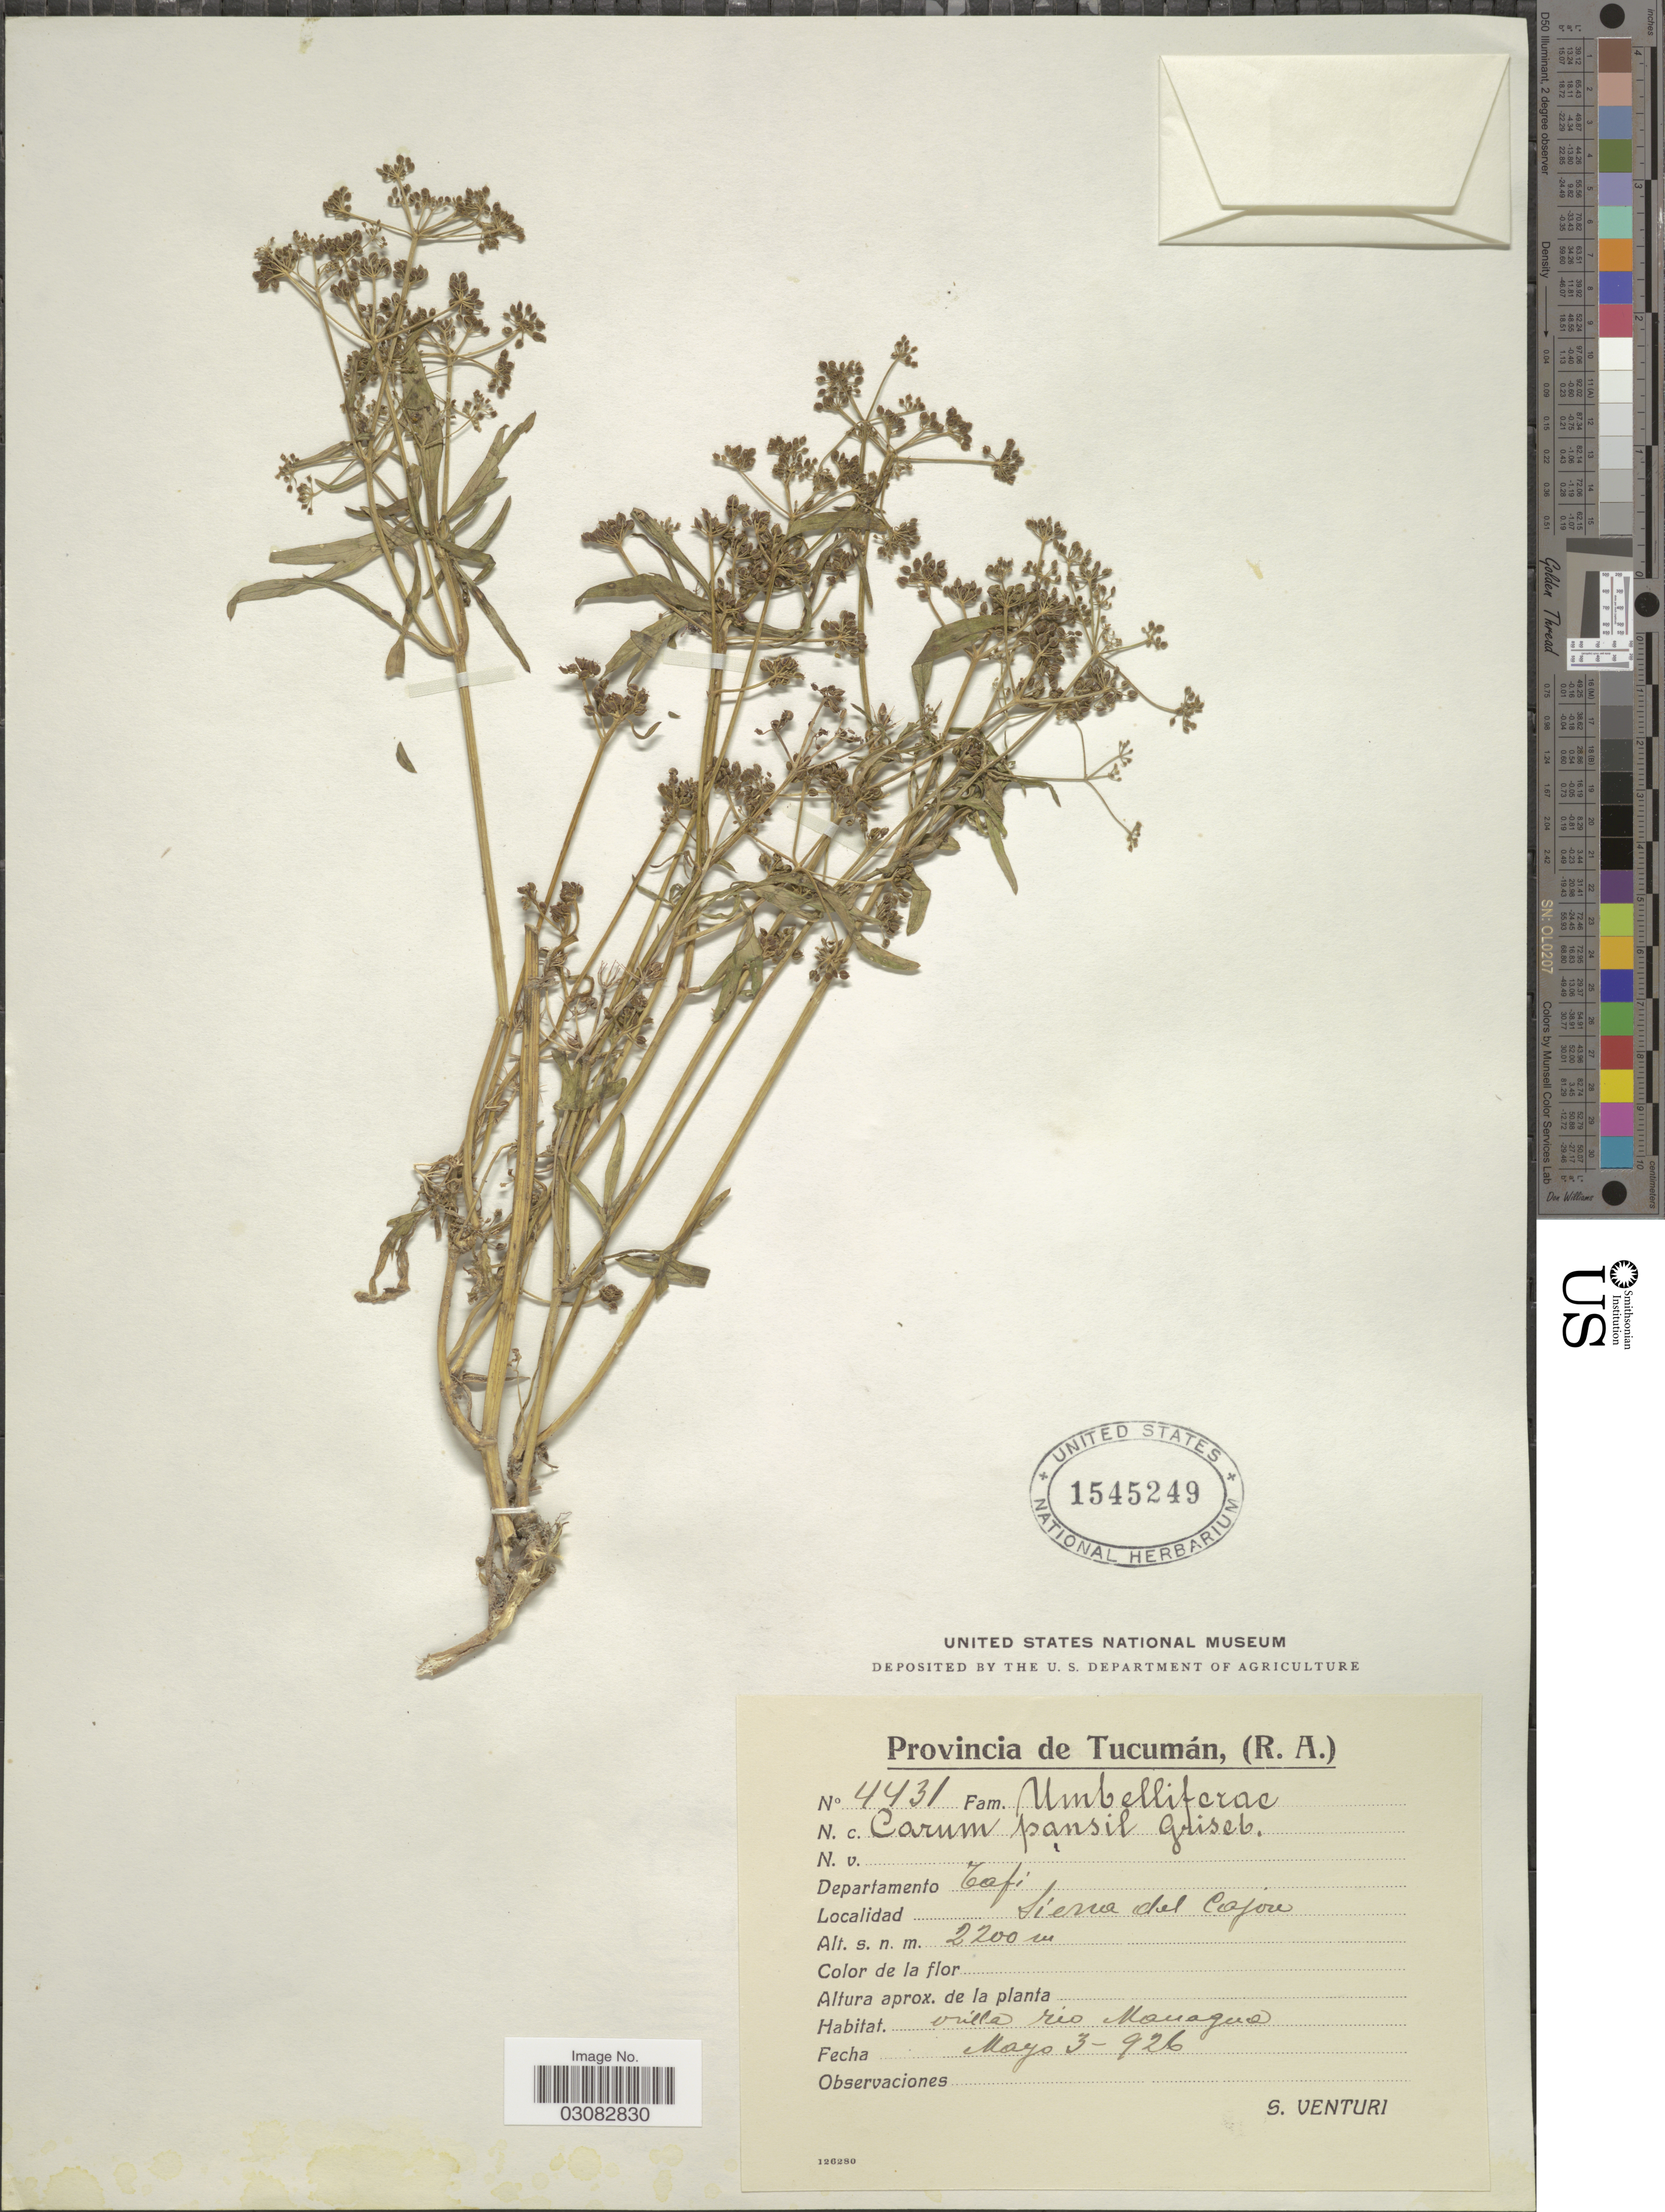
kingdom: Plantae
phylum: Tracheophyta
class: Magnoliopsida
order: Apiales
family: Apiaceae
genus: Apium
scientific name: Apium panul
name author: Reiche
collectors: S. Venturi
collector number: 4431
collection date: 1926-05-03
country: Argentina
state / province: Tucuman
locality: Departamento Tafi. Sierra del Cajon.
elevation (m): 2200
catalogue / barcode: US 1545249